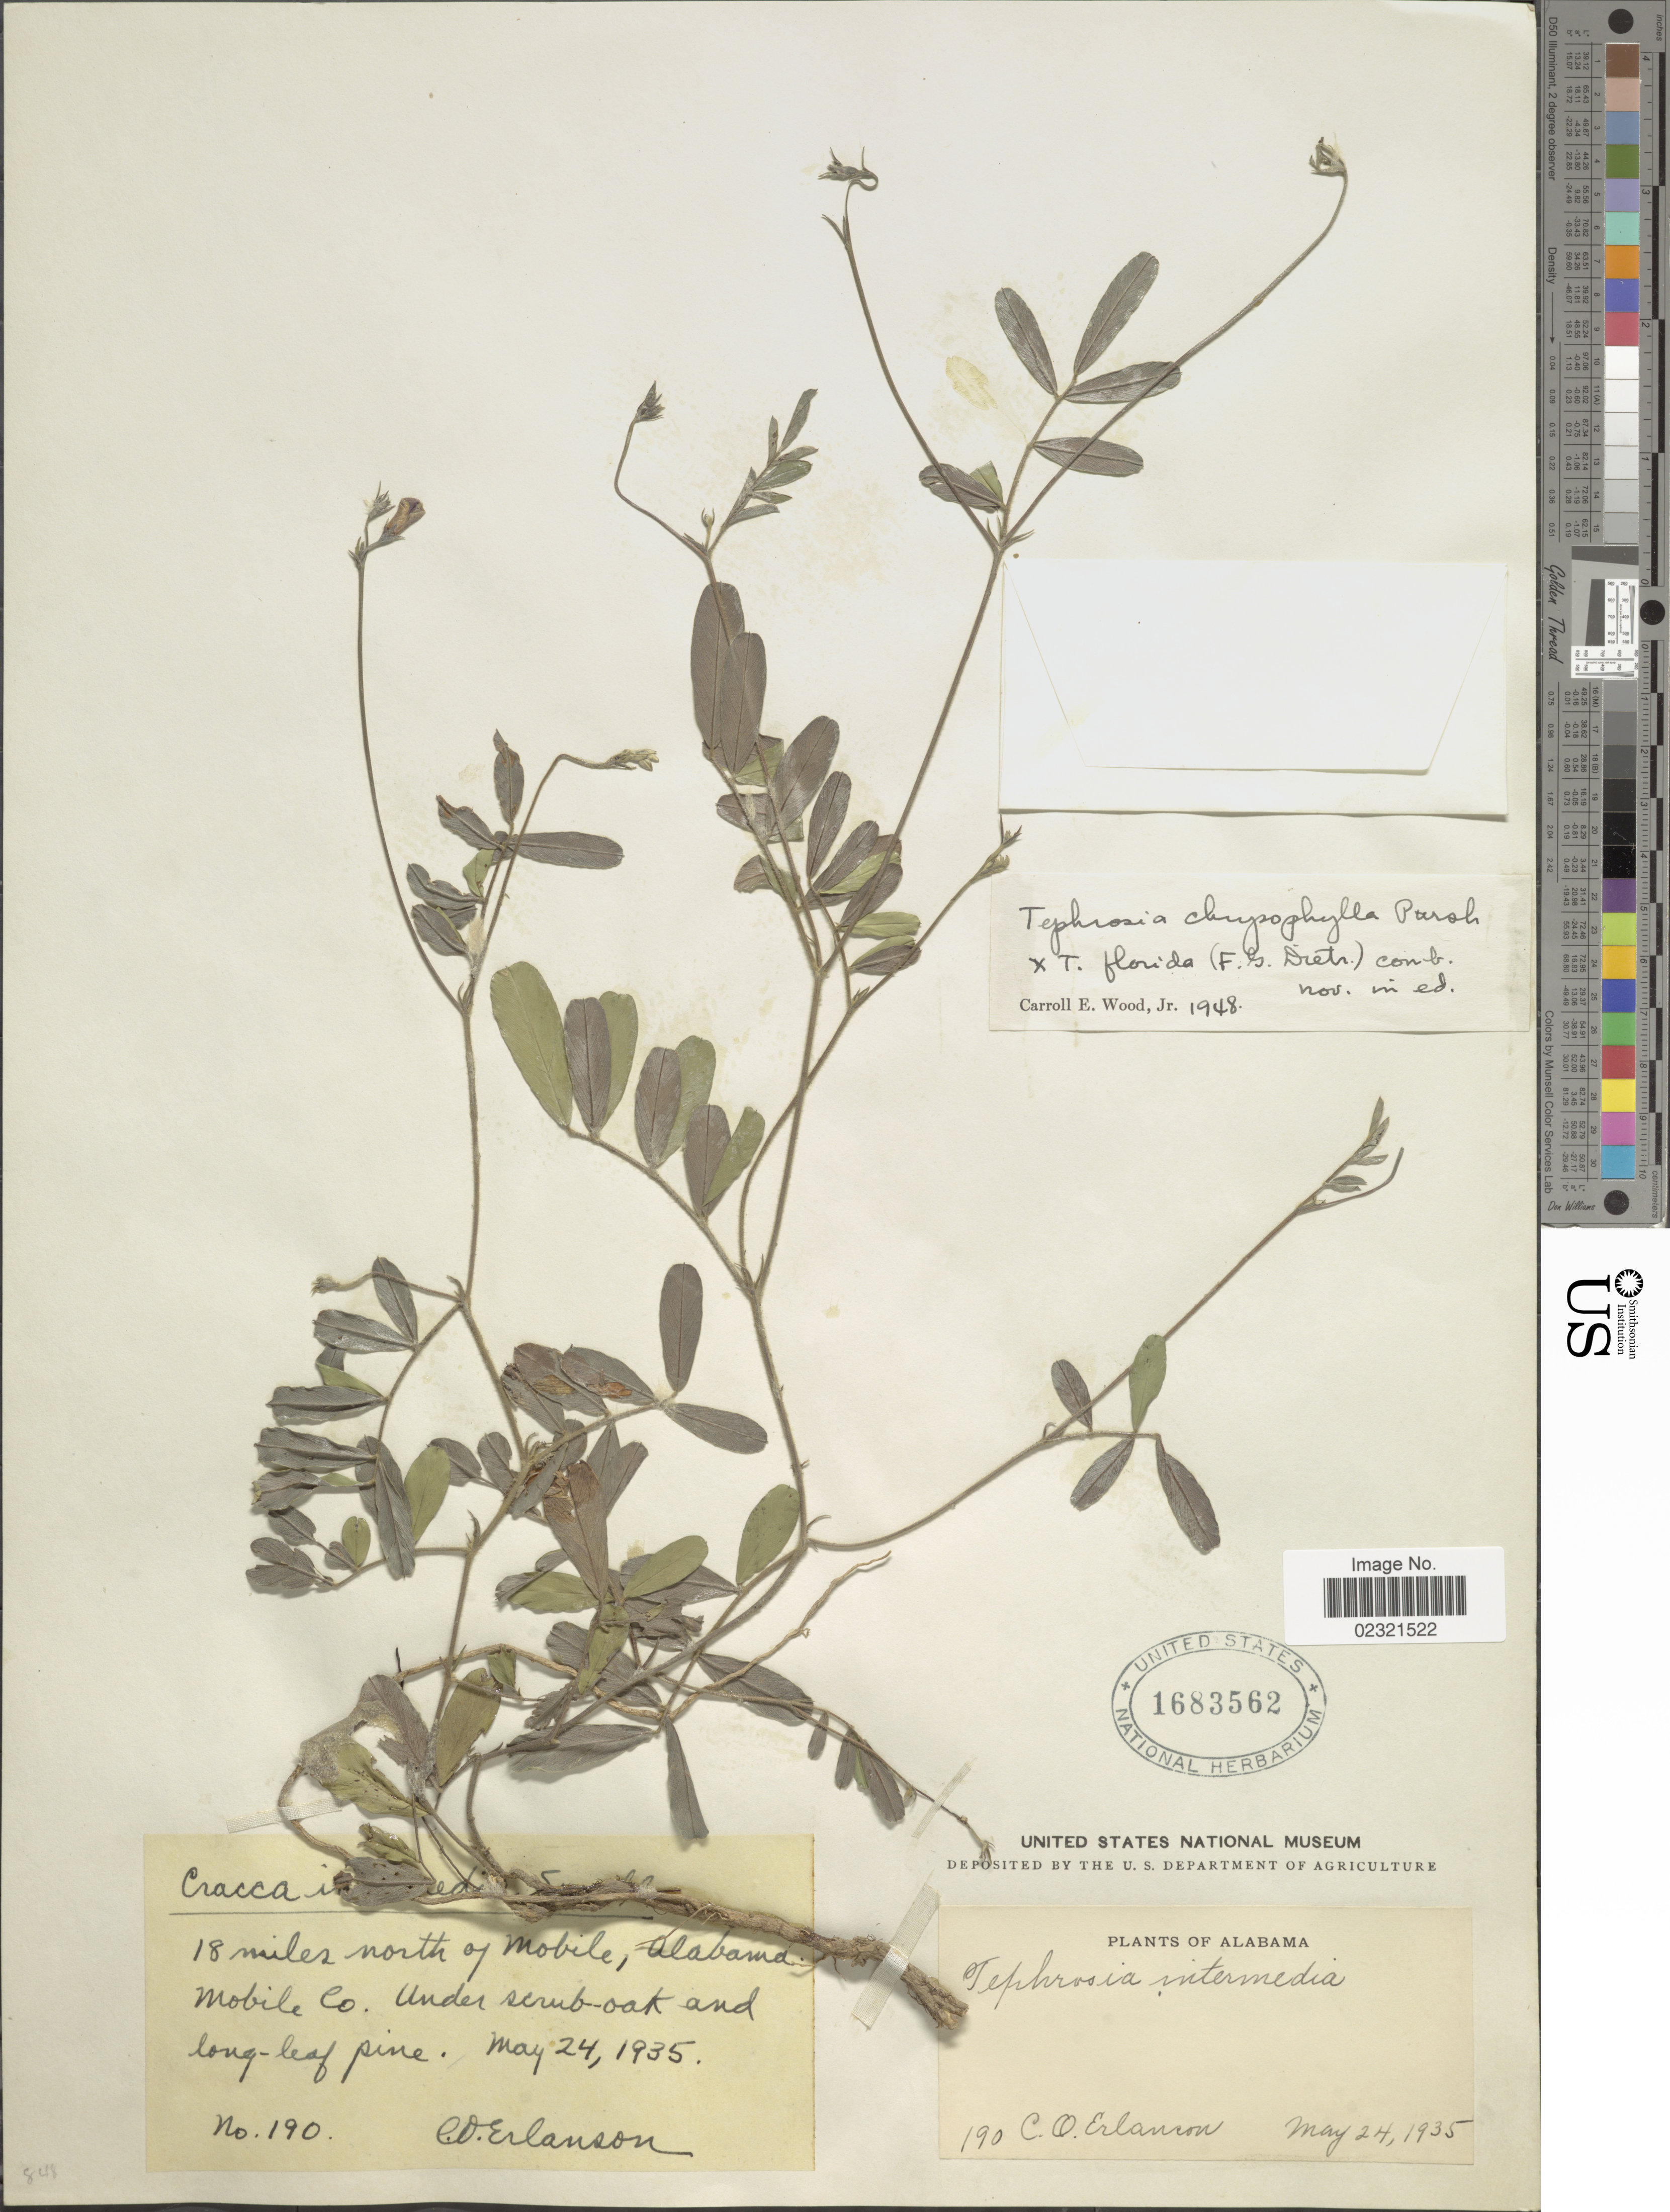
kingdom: Plantae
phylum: Tracheophyta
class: Magnoliopsida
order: Fabales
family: Fabaceae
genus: Tephrosia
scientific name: Tephrosia chrysophylla x T. florida (Dietr.) C.E. Wood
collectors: C. O. Erlanson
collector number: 190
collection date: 1935-05-24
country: United States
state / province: Alabama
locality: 18 miles north of Mobile, Alabama. Mobile Co.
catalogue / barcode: US 1683562